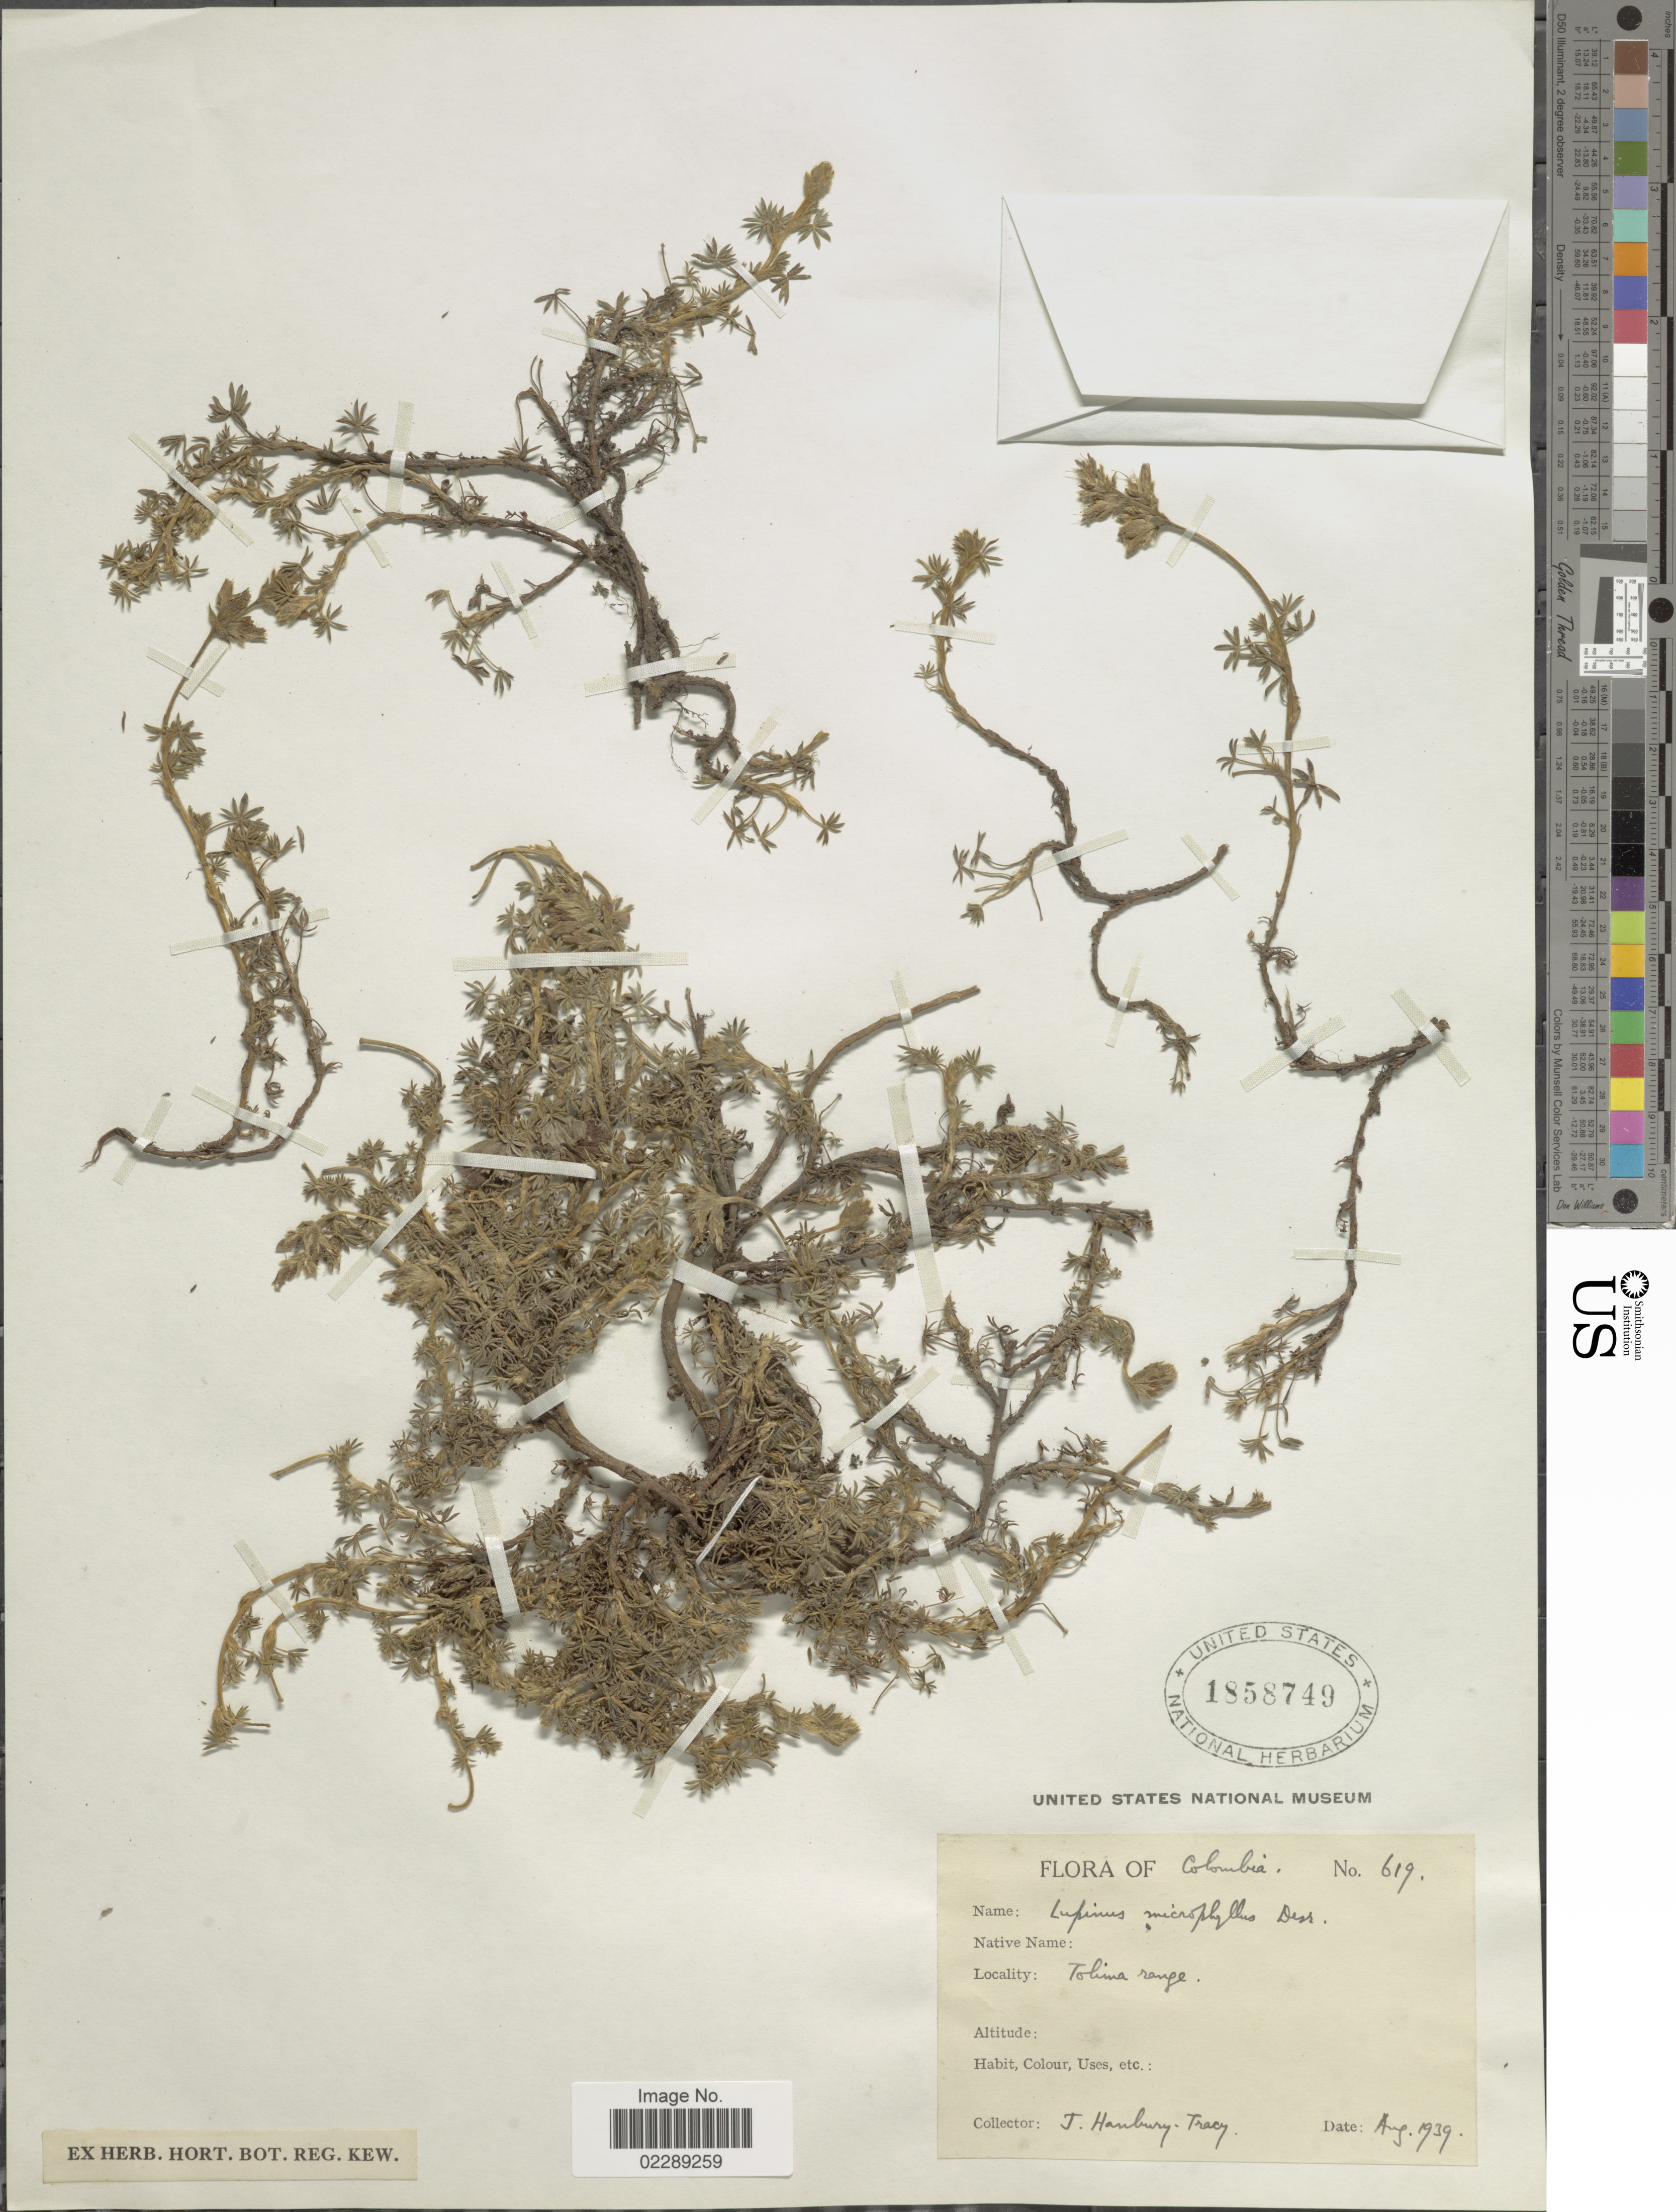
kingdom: Plantae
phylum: Tracheophyta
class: Magnoliopsida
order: Fabales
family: Fabaceae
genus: Lupinus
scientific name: Lupinus microphyllus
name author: Desr.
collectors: J. Hanbury-Tracy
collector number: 619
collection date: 1939-08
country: Colombia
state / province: Tolima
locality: Tolima range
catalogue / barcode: US 1858749